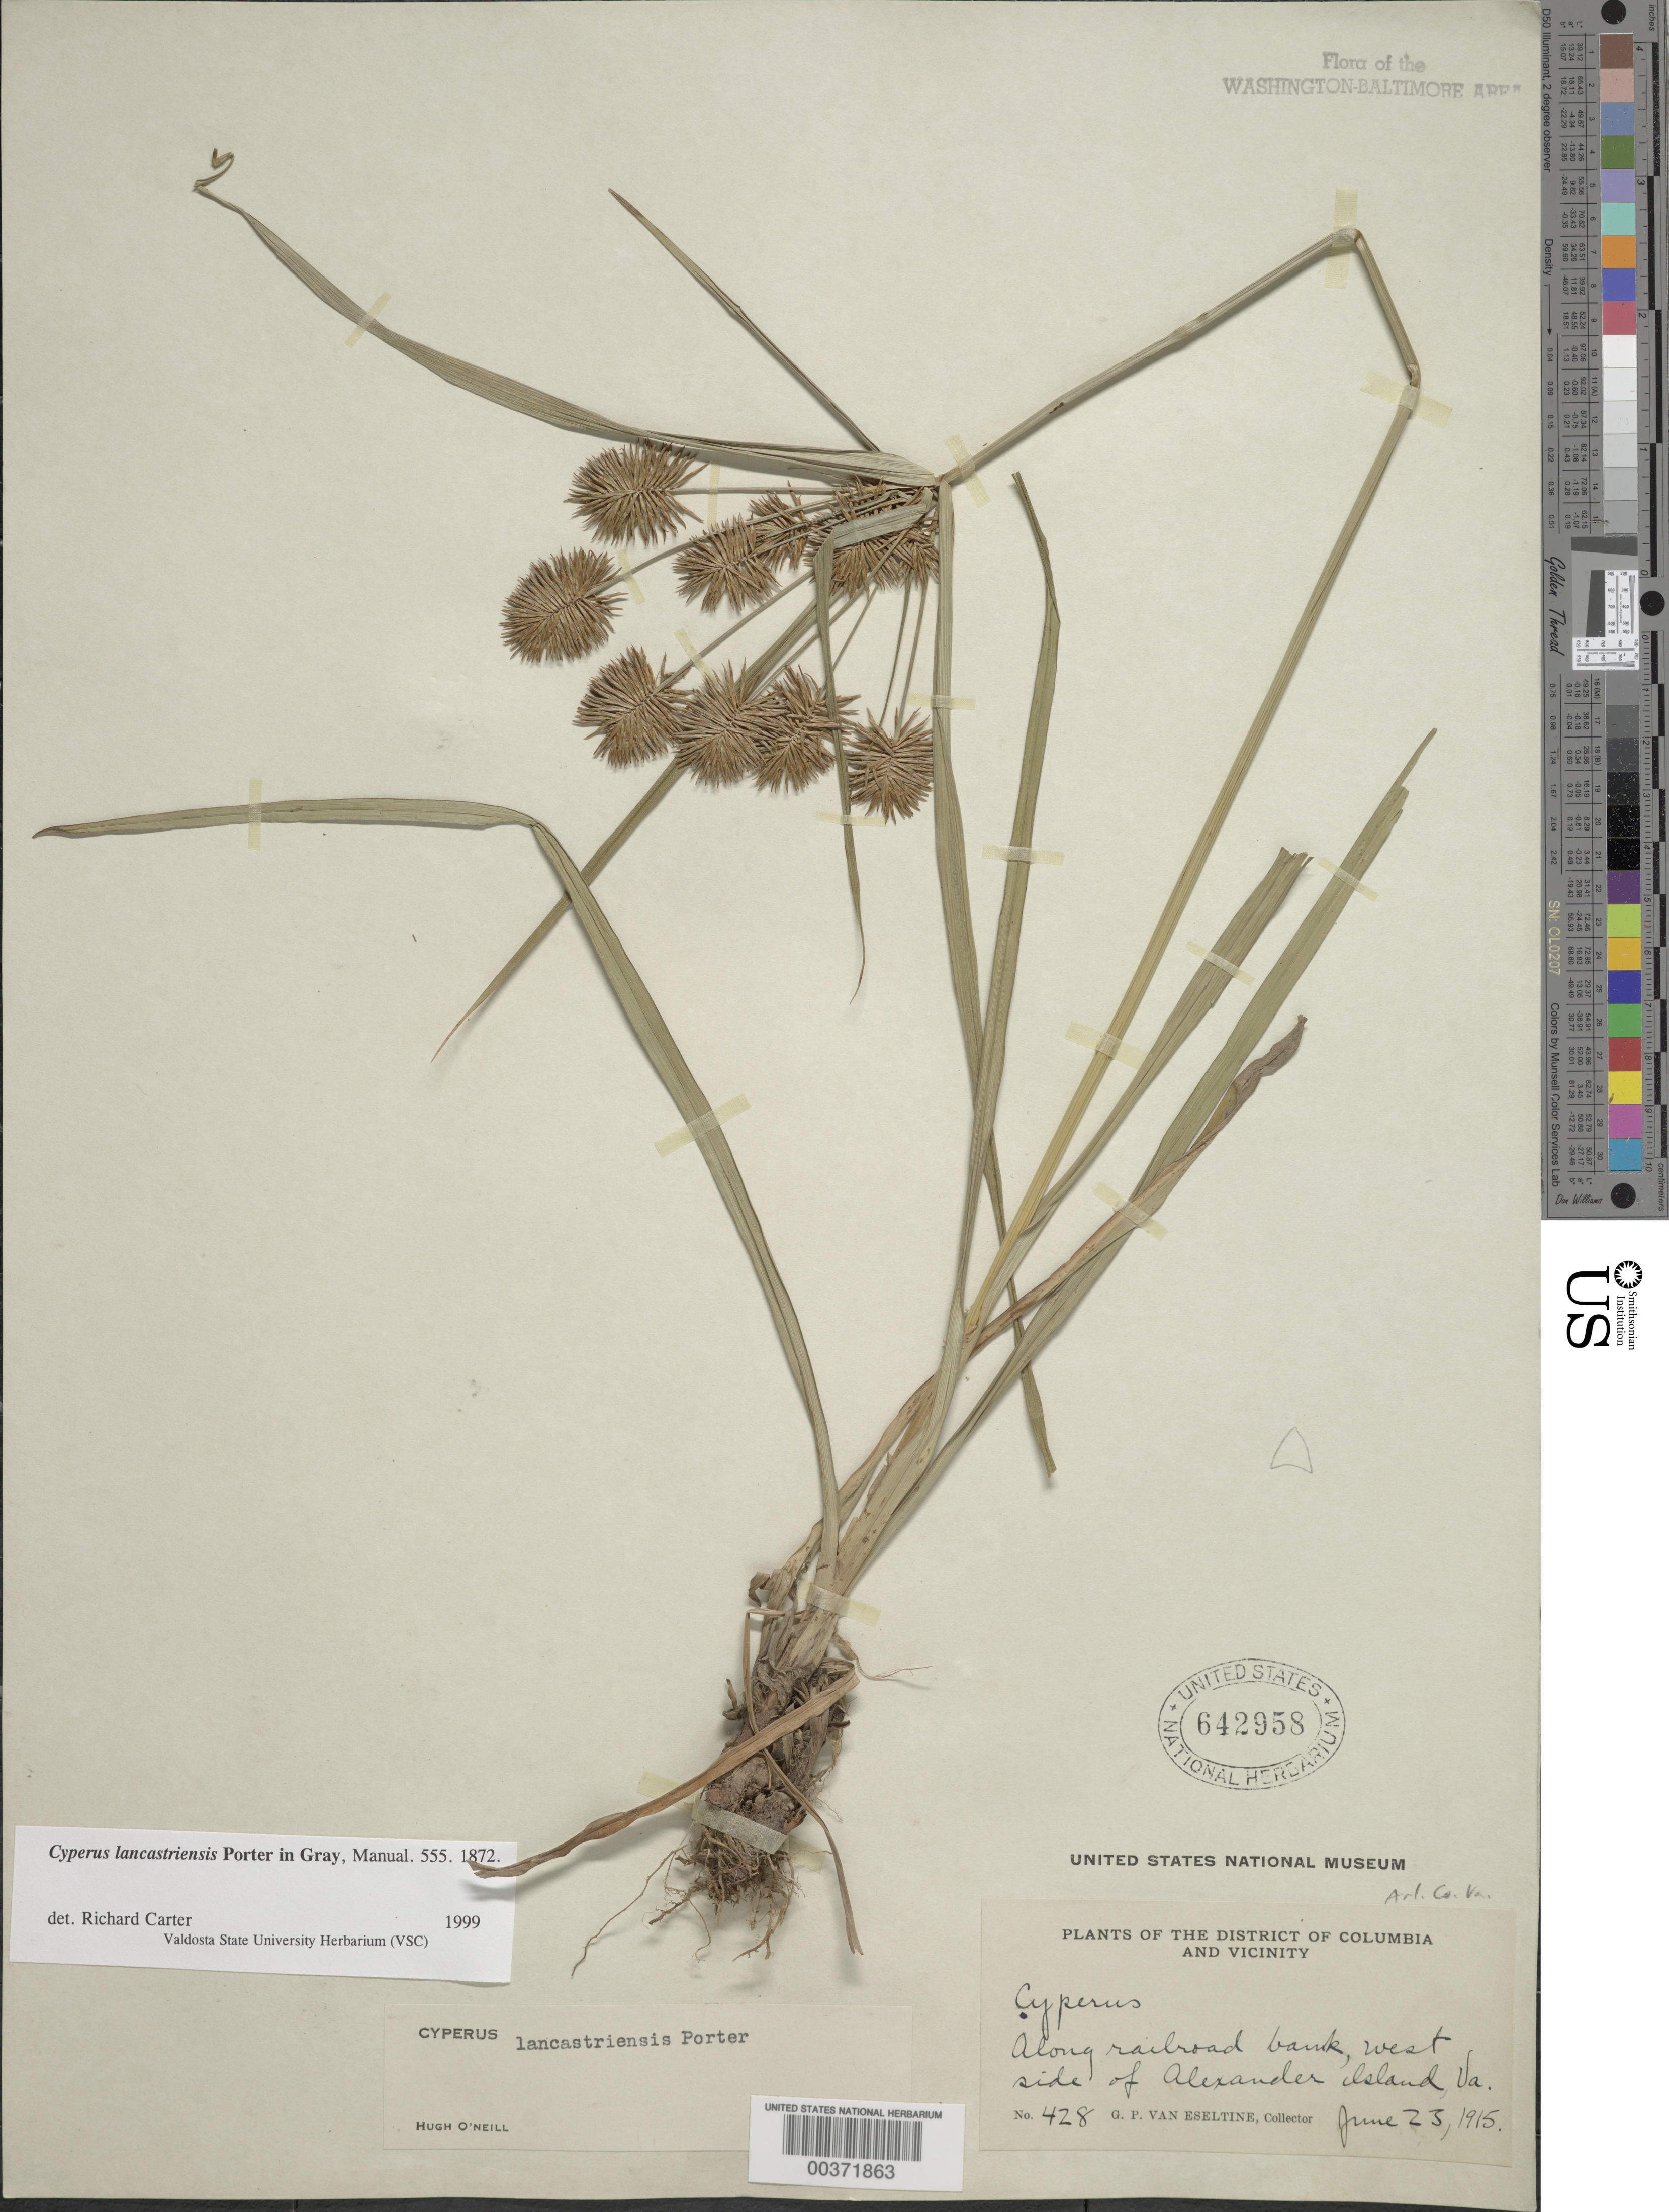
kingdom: Plantae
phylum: Tracheophyta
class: Liliopsida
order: Poales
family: Cyperaceae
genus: Cyperus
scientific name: Cyperus lancastriensis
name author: Porter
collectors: G. P. Van Eseltine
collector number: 428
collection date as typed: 23 Jun 1915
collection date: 1915-06-23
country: United States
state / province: Virginia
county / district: Arlington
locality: Alexander Island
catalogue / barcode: US 642958